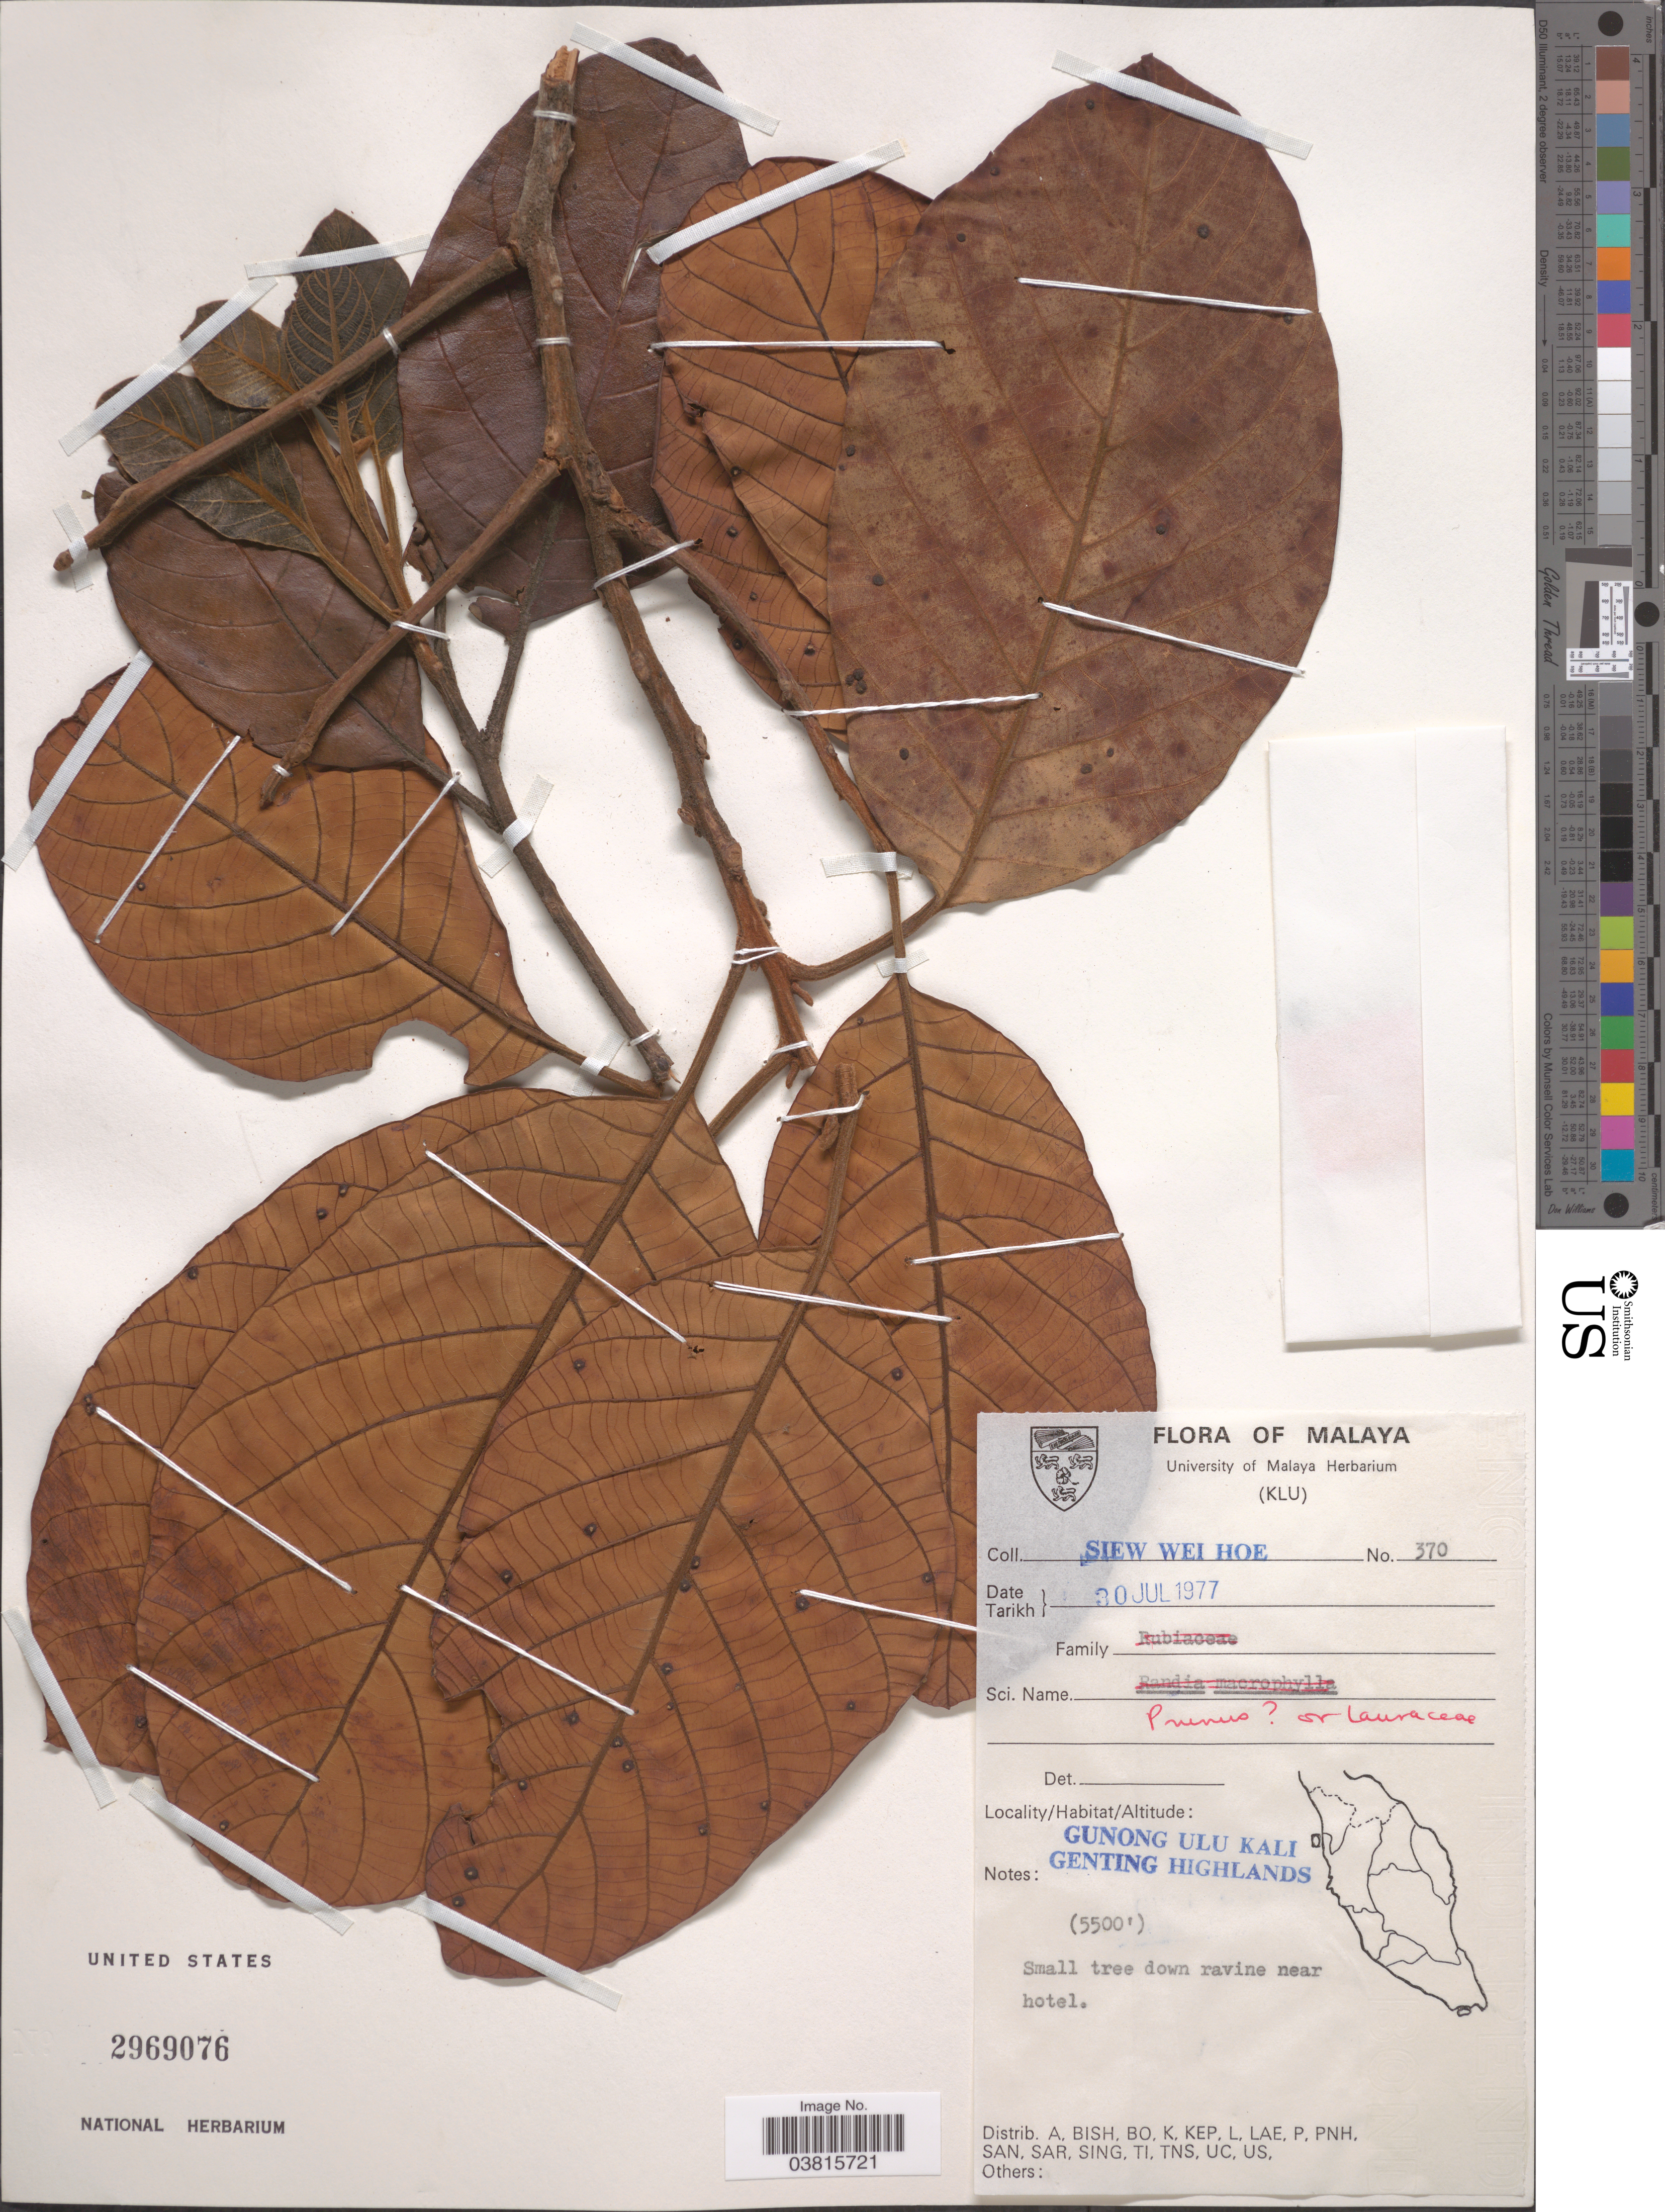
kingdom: Plantae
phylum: Tracheophyta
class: Magnoliopsida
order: Laurales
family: Lauraceae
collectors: S. Hoe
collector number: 370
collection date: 1977-07-30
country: Malaysia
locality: Malaya. Gunong Ulu Kali, Genting Highlands. Down ravine near hotel.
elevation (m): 1676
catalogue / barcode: US 2969076